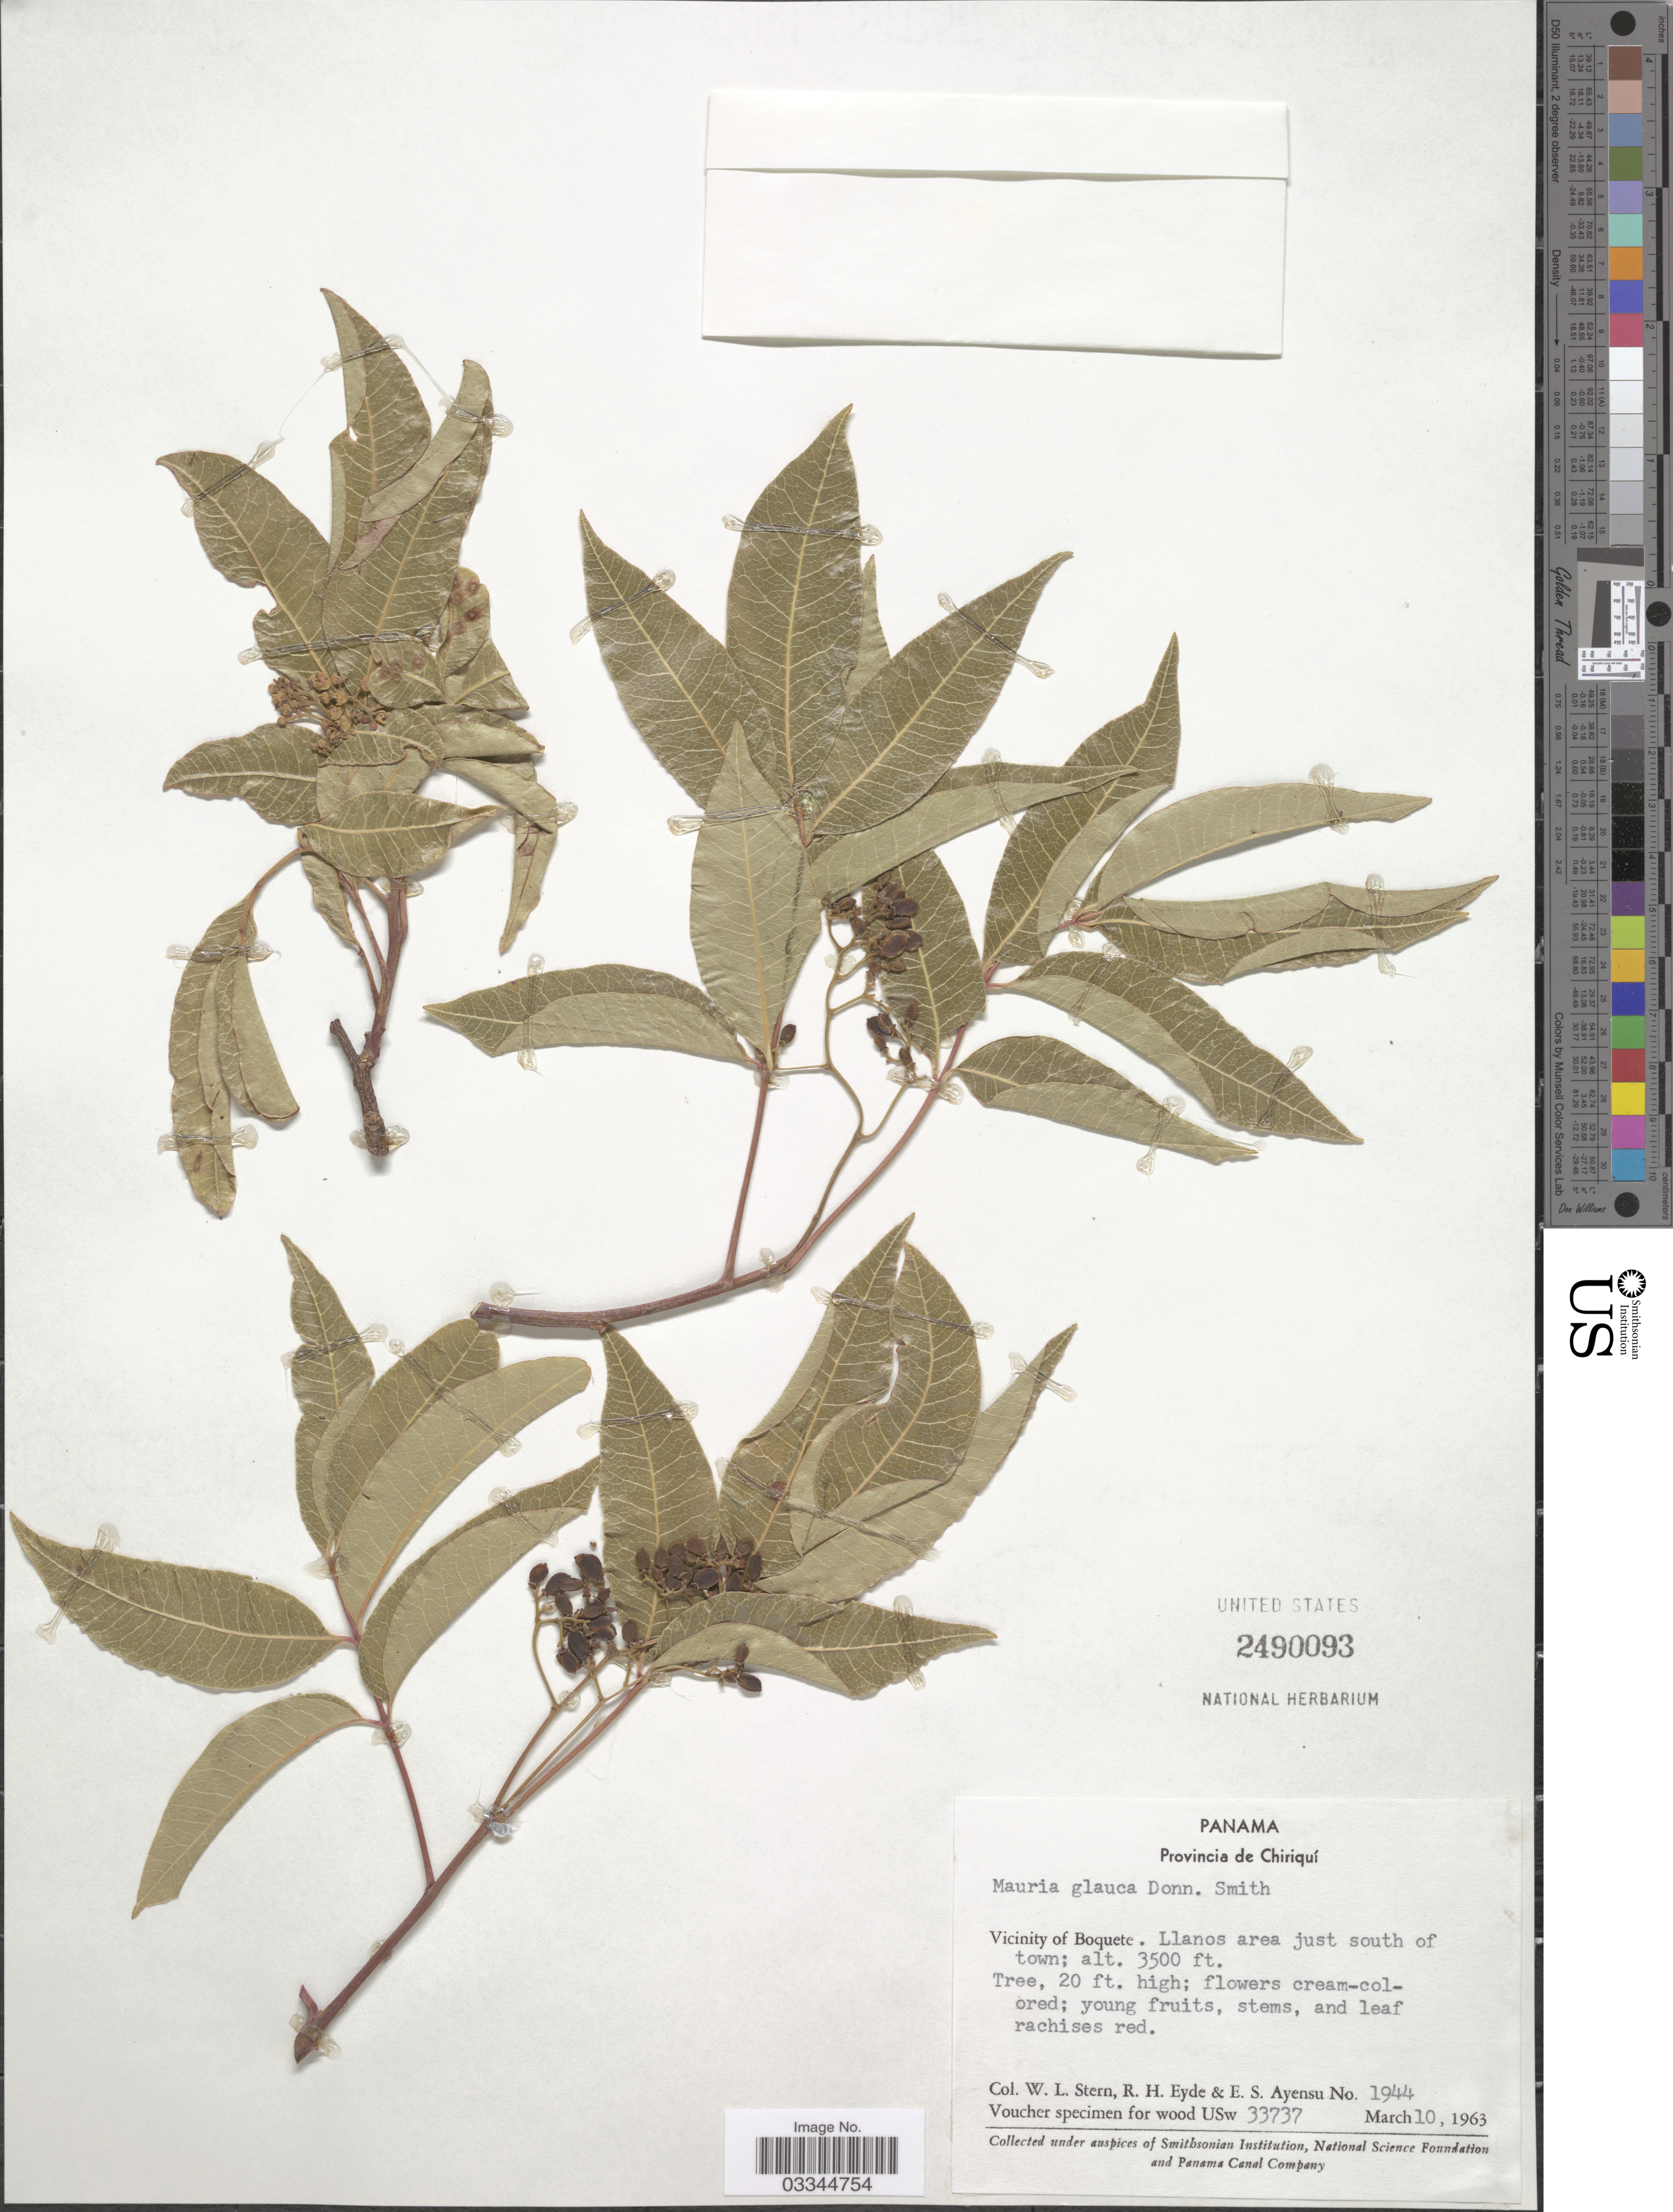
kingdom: Plantae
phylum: Tracheophyta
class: Magnoliopsida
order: Sapindales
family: Anacardiaceae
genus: Mauria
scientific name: Mauria glauca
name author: Donn. Sm.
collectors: W. L. Stern, R. H. Eyde & E. S. Ayensu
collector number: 1944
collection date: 1963-03-10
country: Panama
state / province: Chiriqui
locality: Vicinity of Boquete. Llanos area just south of town.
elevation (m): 1067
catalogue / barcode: US 2490093